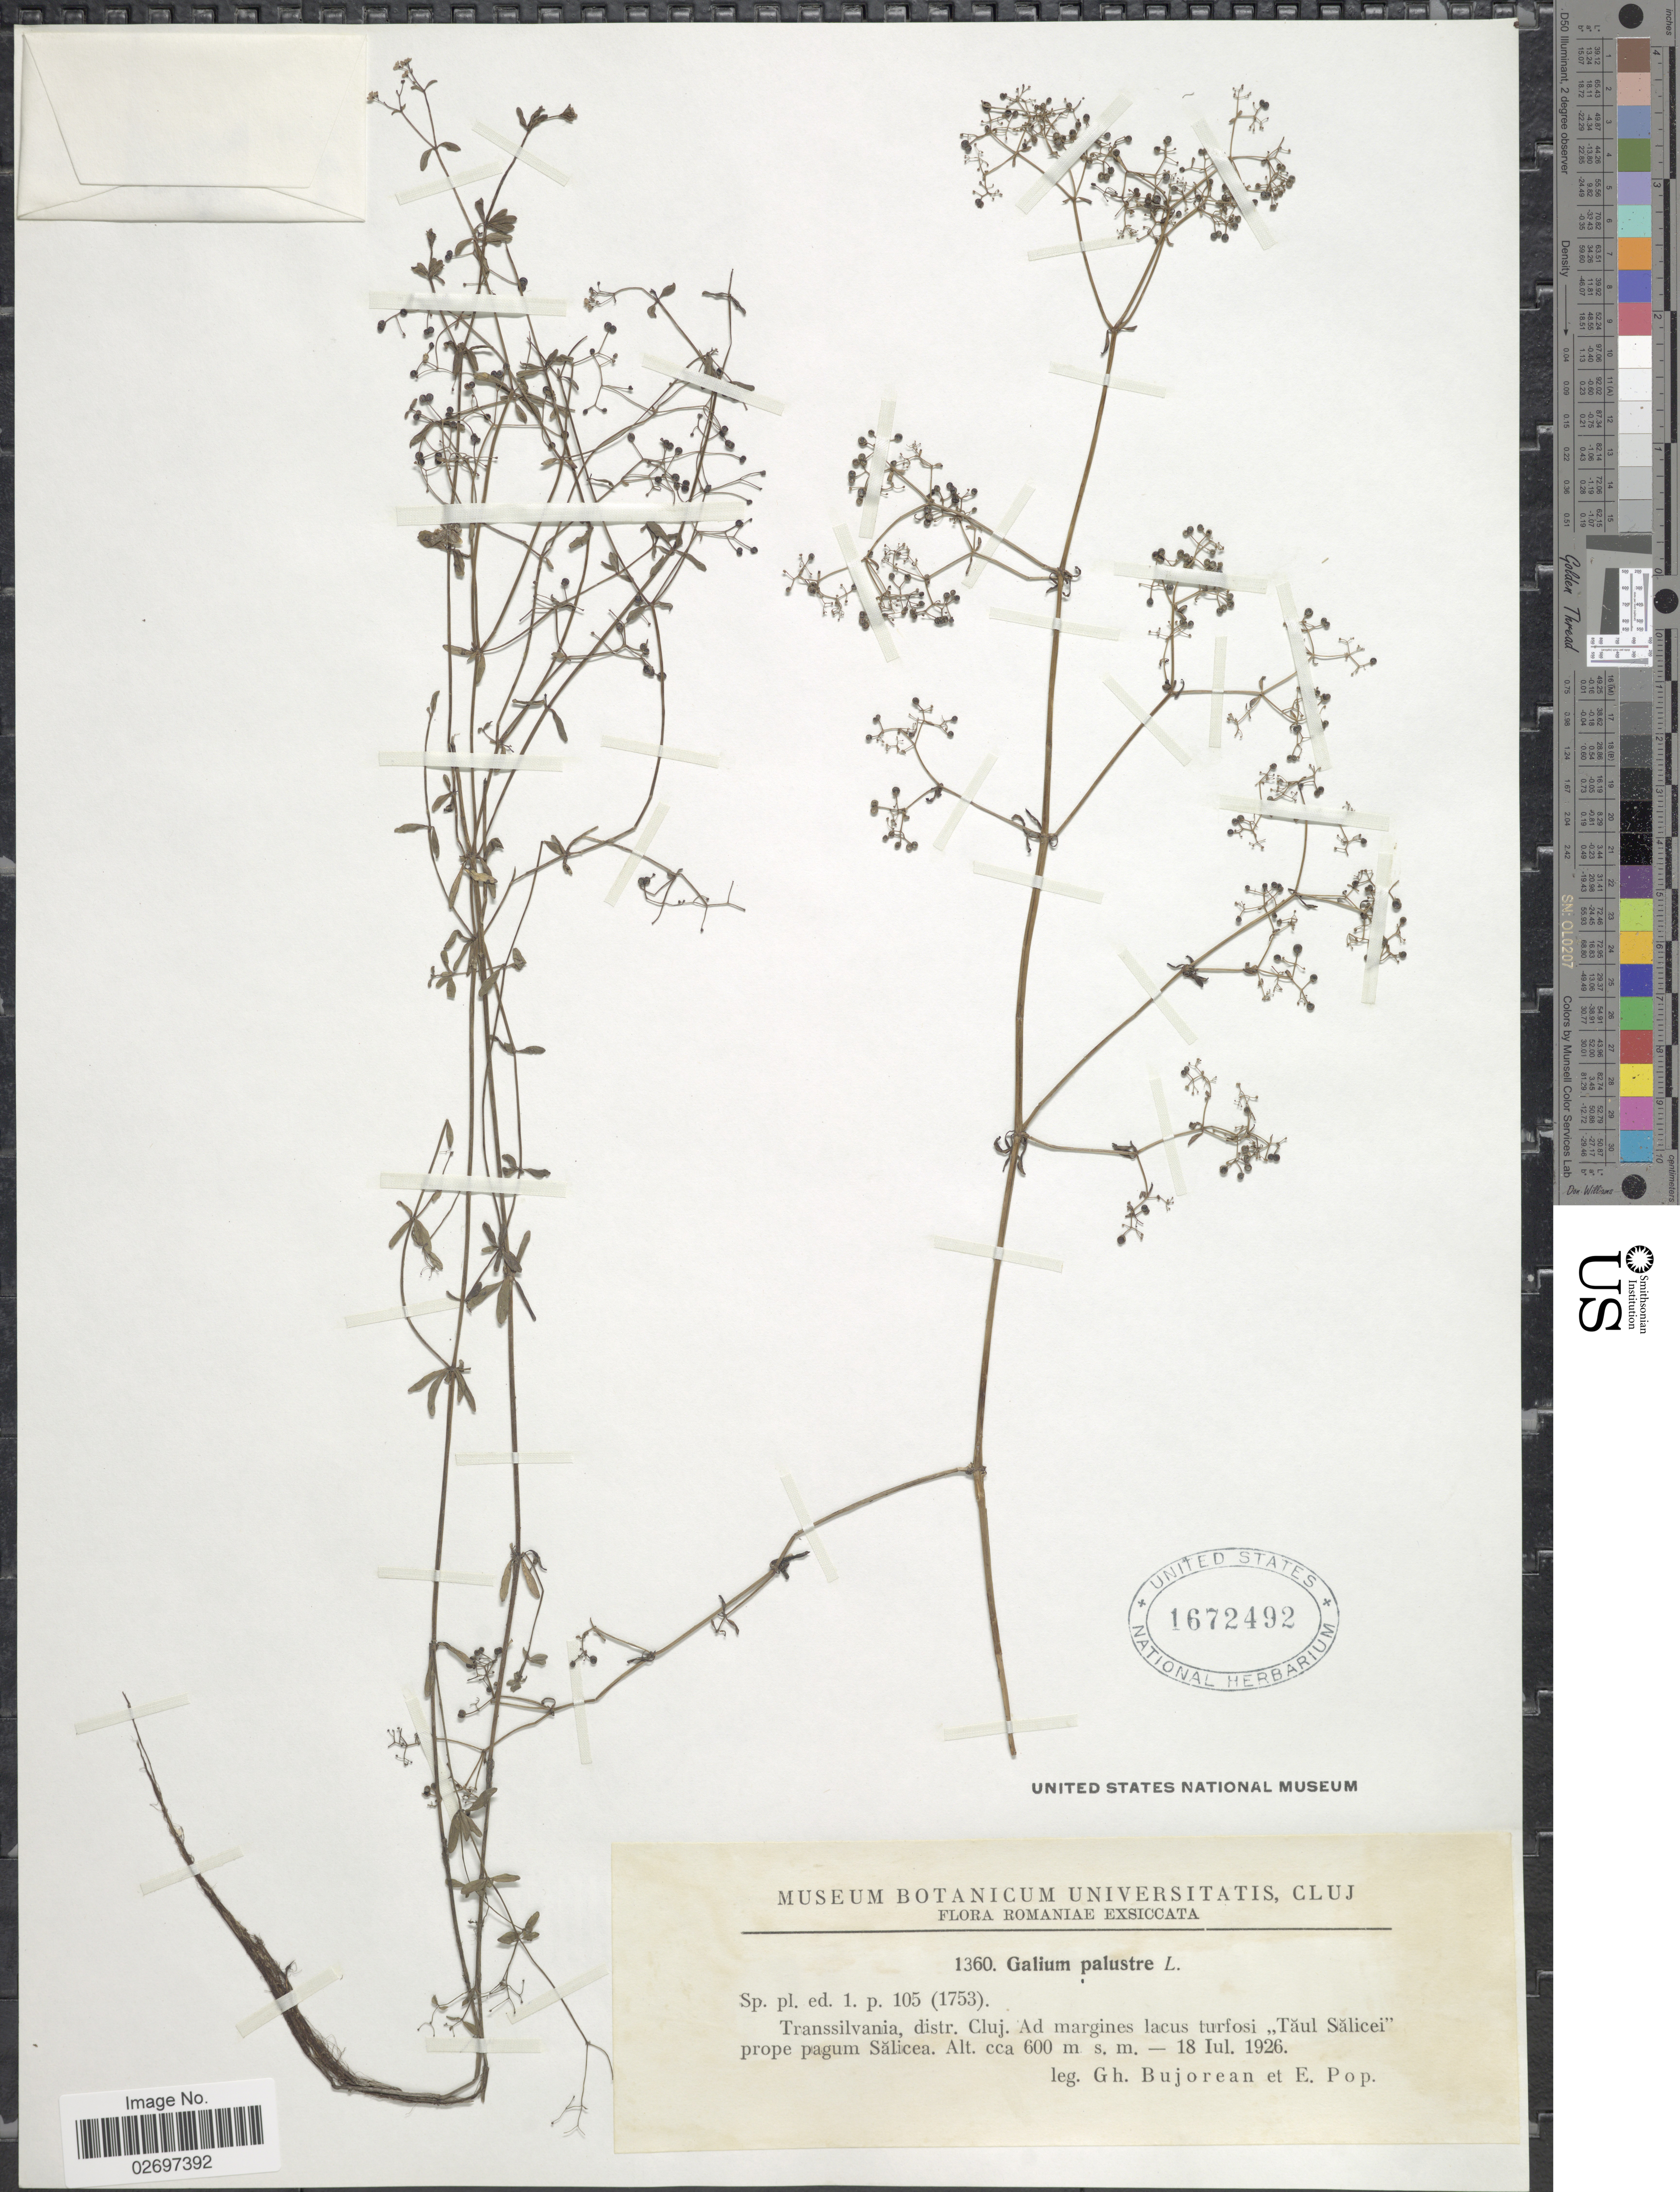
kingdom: Plantae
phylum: Tracheophyta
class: Magnoliopsida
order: Gentianales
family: Rubiaceae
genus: Galium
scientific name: Galium palustre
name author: L.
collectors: G. Bujorean & E. Pop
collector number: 1360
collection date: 1926-07-18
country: Romania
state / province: Cluj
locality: Transsilvania, distr. Cluj. Ad margines lacus turfosi "Taul Salicei" prope pagum Salicea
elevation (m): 600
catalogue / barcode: US 1672492